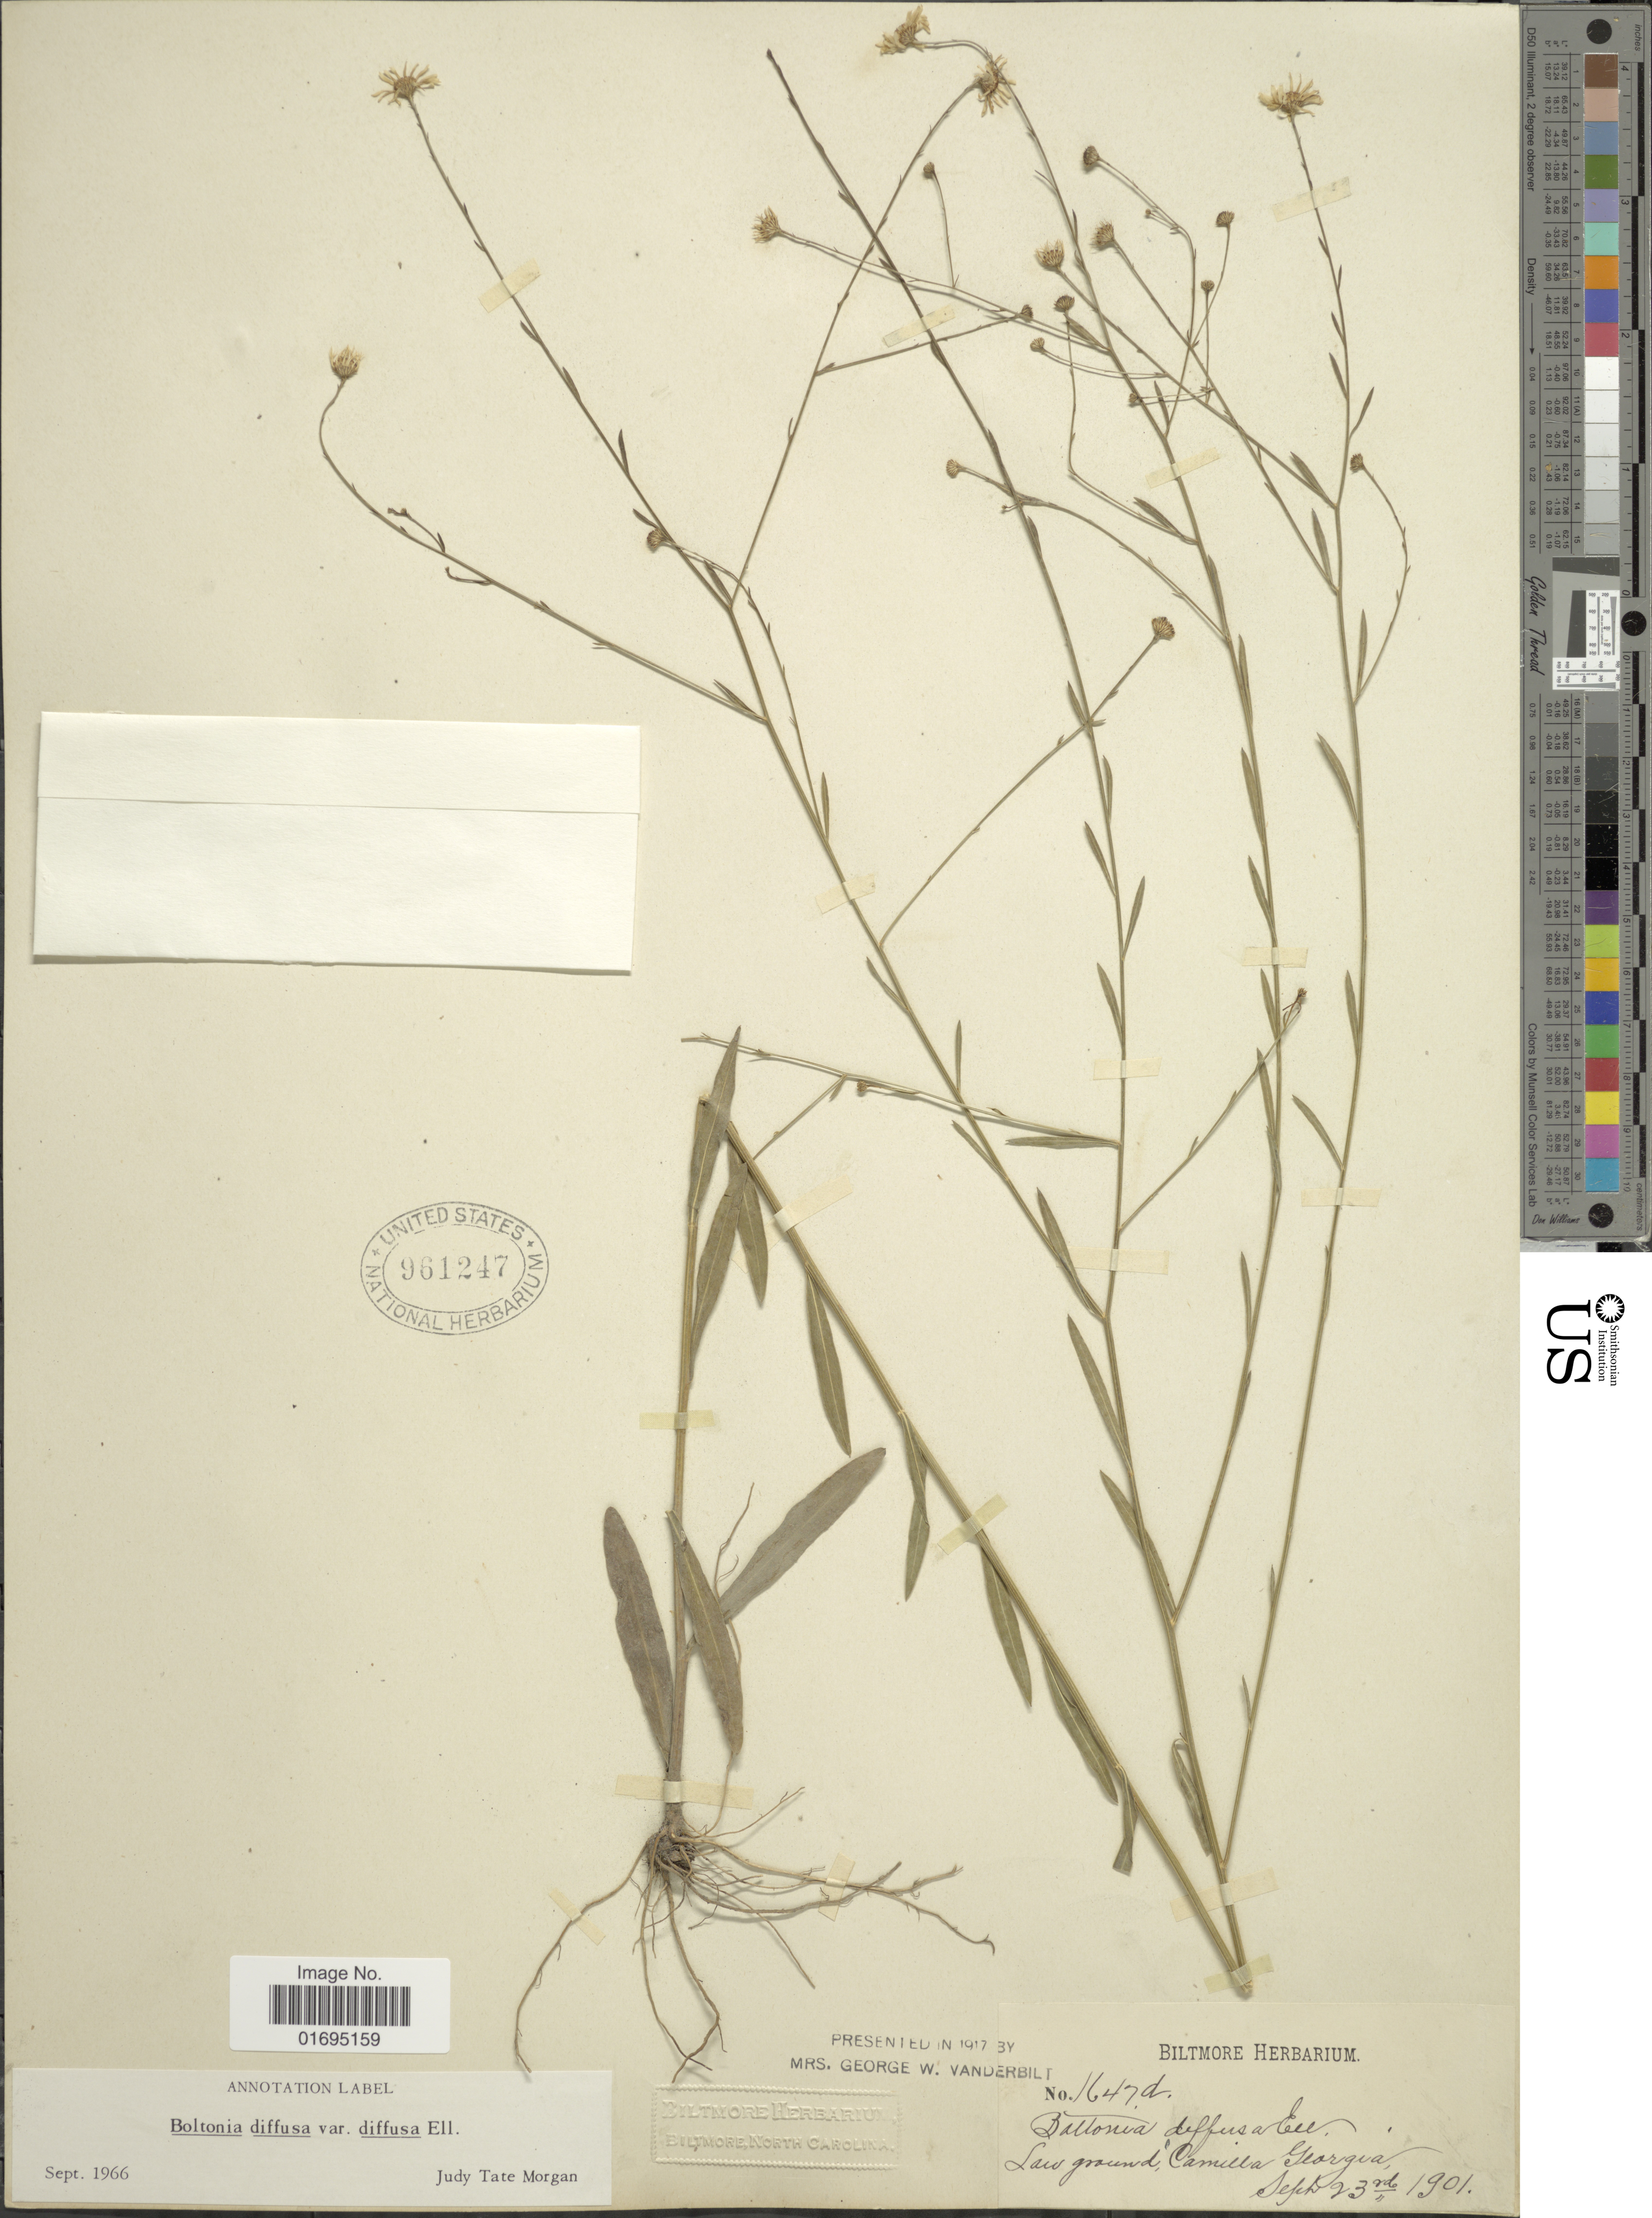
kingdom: Plantae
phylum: Tracheophyta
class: Magnoliopsida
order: Asterales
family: Asteraceae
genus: Boltonia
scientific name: Boltonia diffusa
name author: Elliott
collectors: ex herb. Biltmore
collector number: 1647d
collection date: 1901-09-23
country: United States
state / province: Georgia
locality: Camilla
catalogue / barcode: US 961247